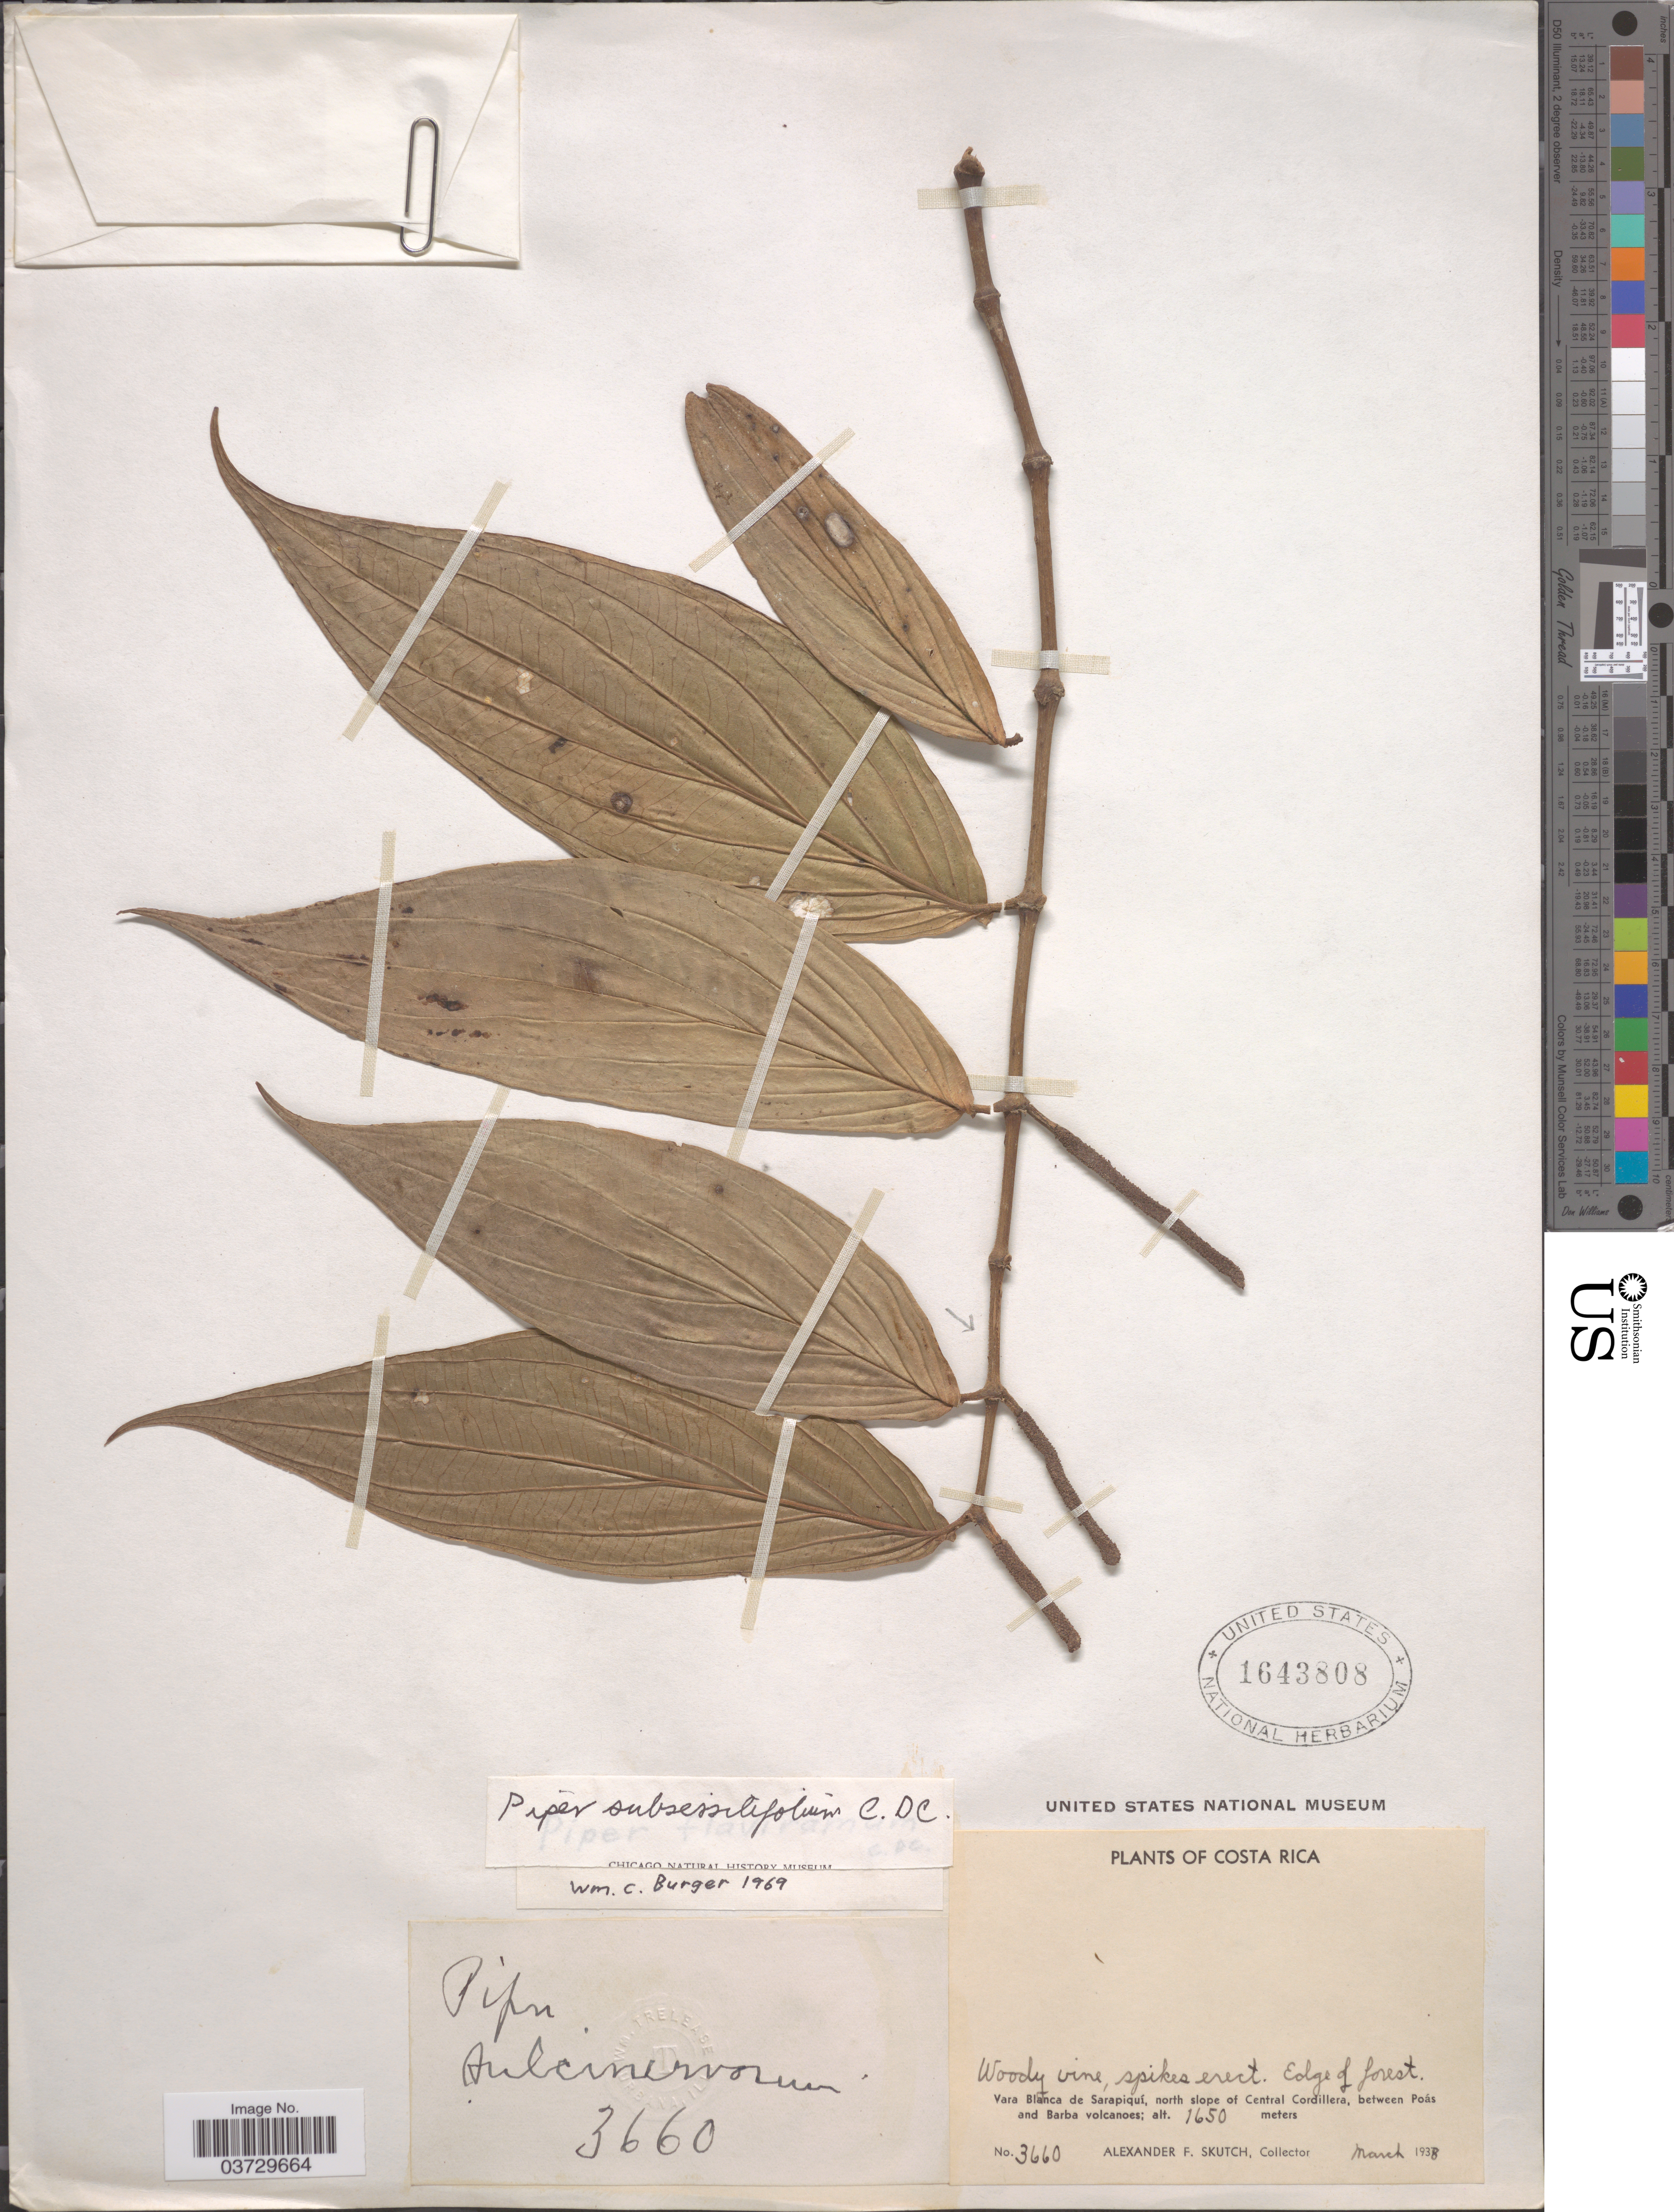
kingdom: Plantae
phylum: Tracheophyta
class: Magnoliopsida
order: Piperales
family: Piperaceae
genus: Piper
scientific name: Piper subsessilifolium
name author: C. DC.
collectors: A. F. Skutch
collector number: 3660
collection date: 1938-03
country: Costa Rica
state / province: Heredia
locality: Edge of forest. Vara Blanca de Sarapiquí, north slope of Central Cordillera, between Poás and Barba volcanoes.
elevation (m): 1650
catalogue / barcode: US 1643808